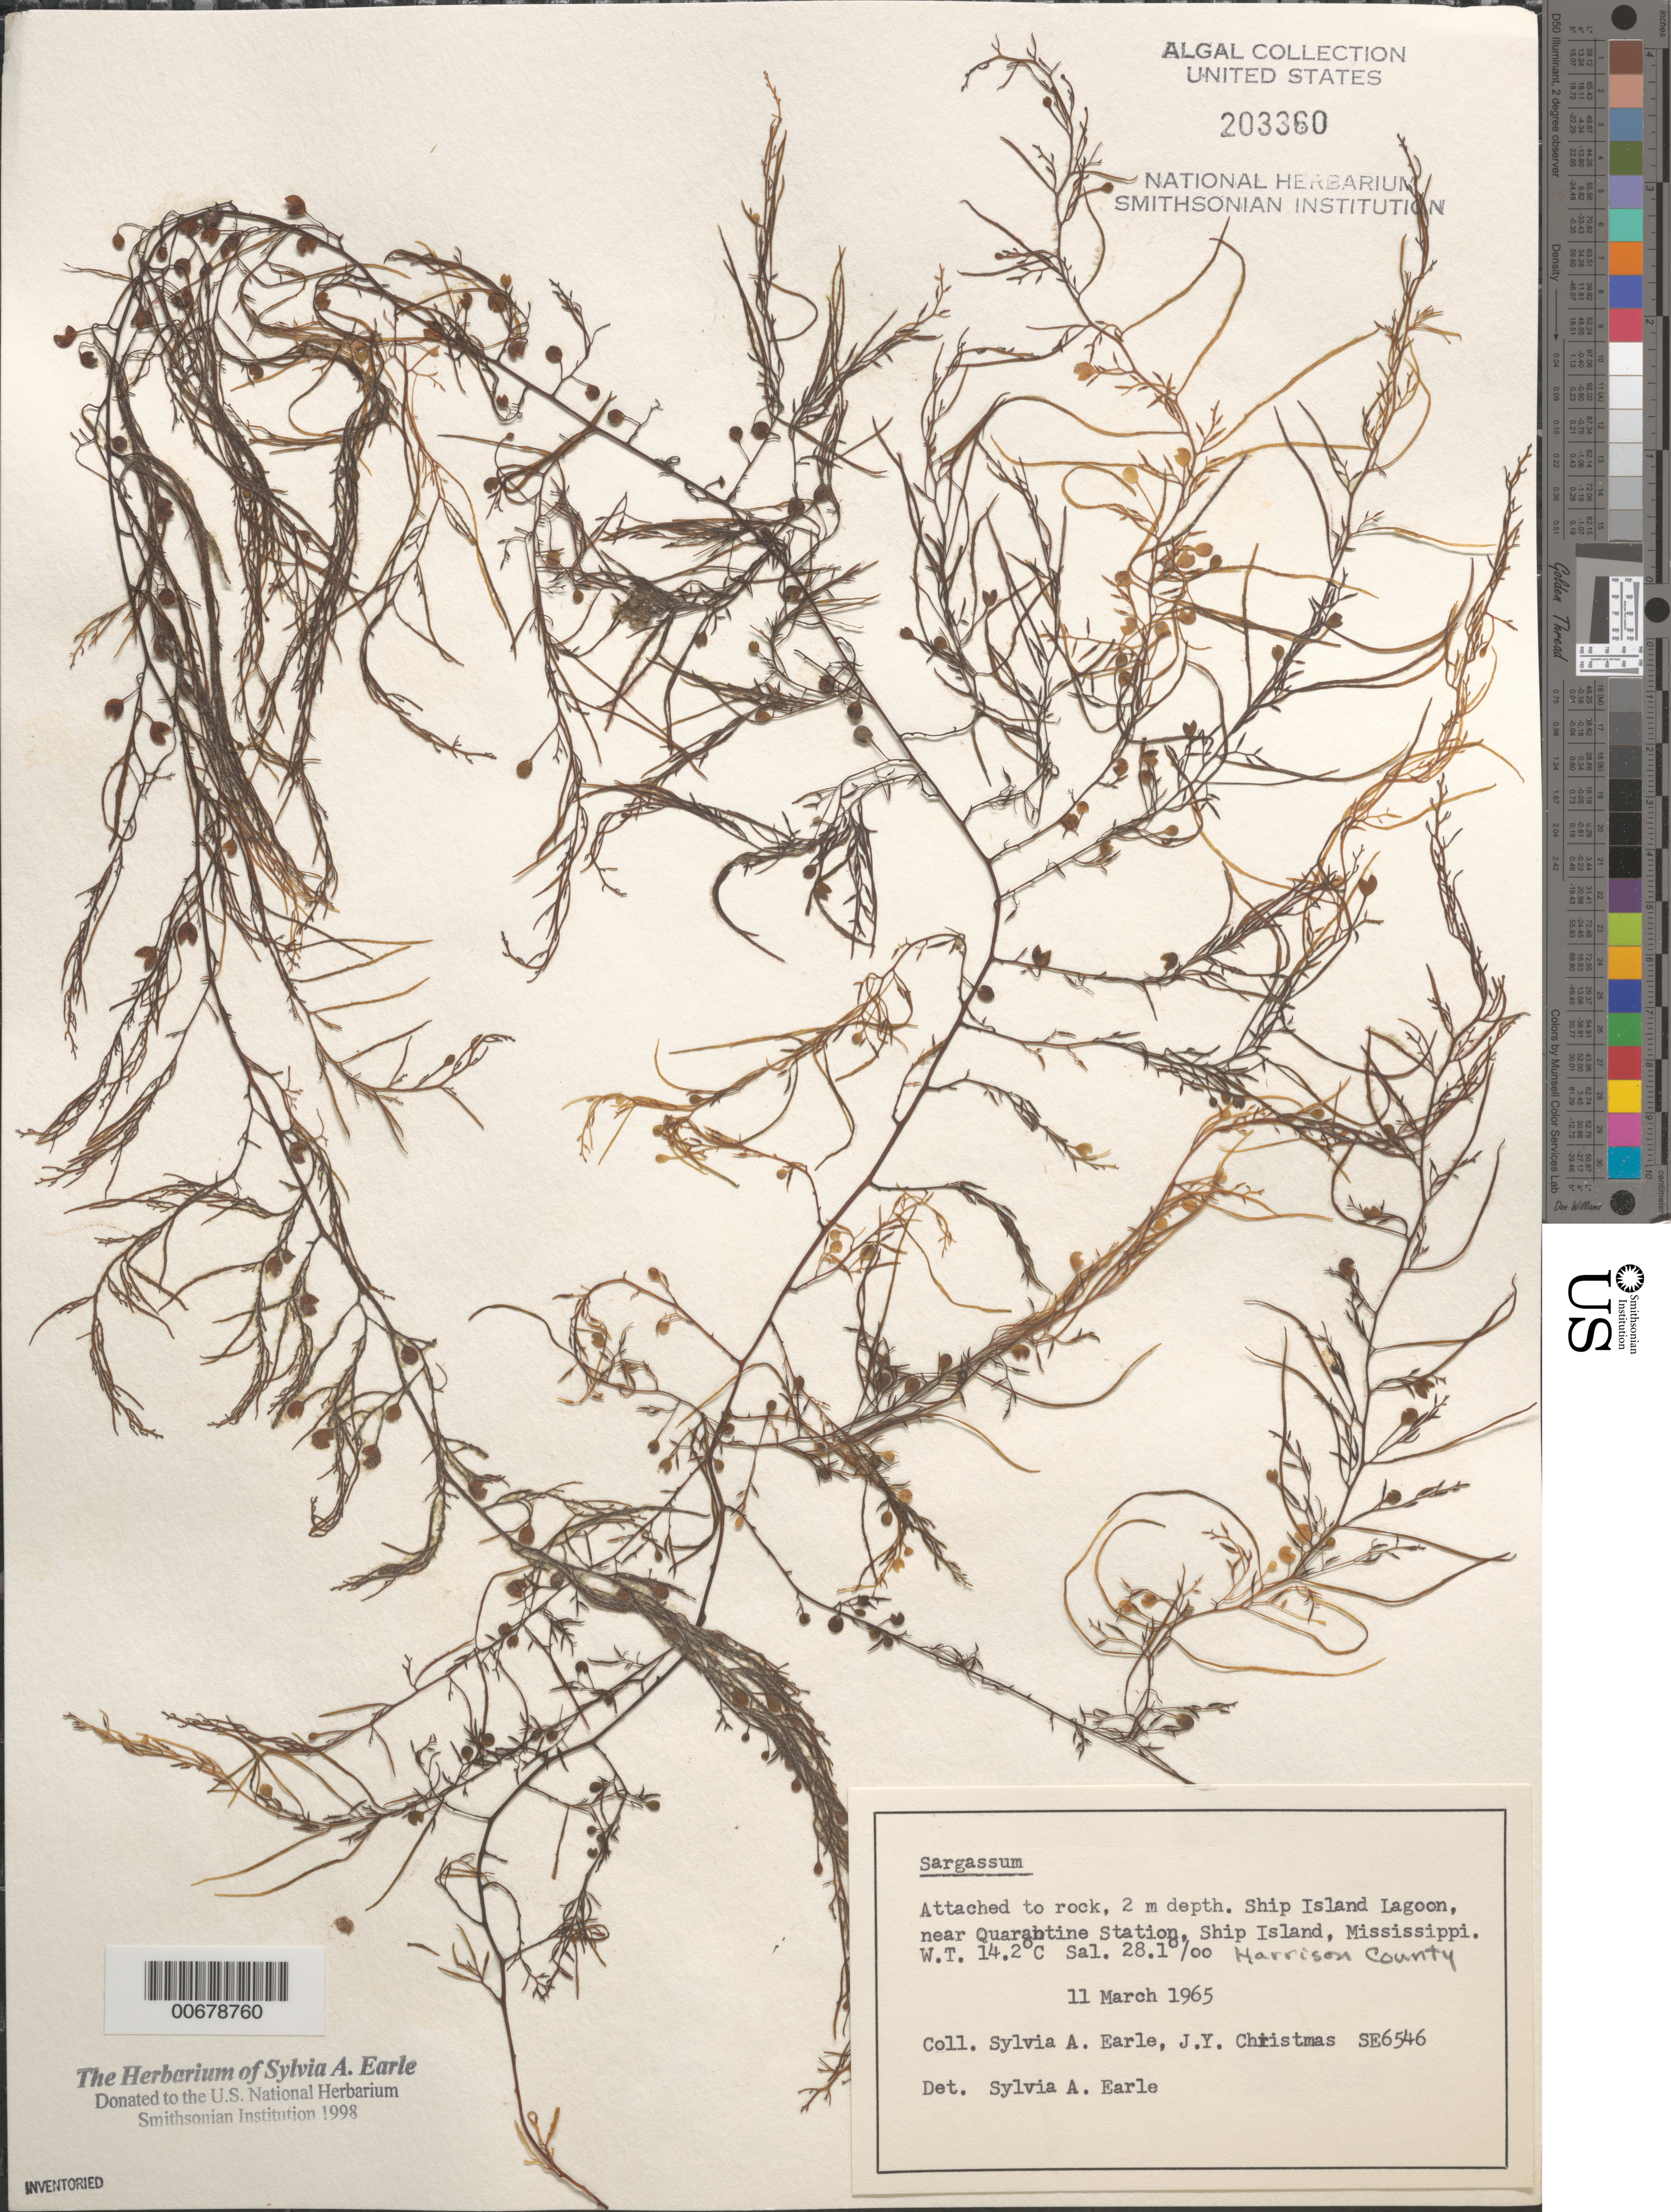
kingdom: Chromista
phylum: Ochrophyta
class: Phaeophyceae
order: Fucales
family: Sargassaceae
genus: Sargassum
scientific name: Sargassum sp.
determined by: Earle, S. A.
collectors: S. A. Earle & J. Christmas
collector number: SE 6546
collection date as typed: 11 Mar 1965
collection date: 1965-03-11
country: United States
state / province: Mississippi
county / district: Harrison County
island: Ship Island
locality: Ship Island Lagoon, off Ocean Springs, near Quarantine Station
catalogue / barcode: US 203360